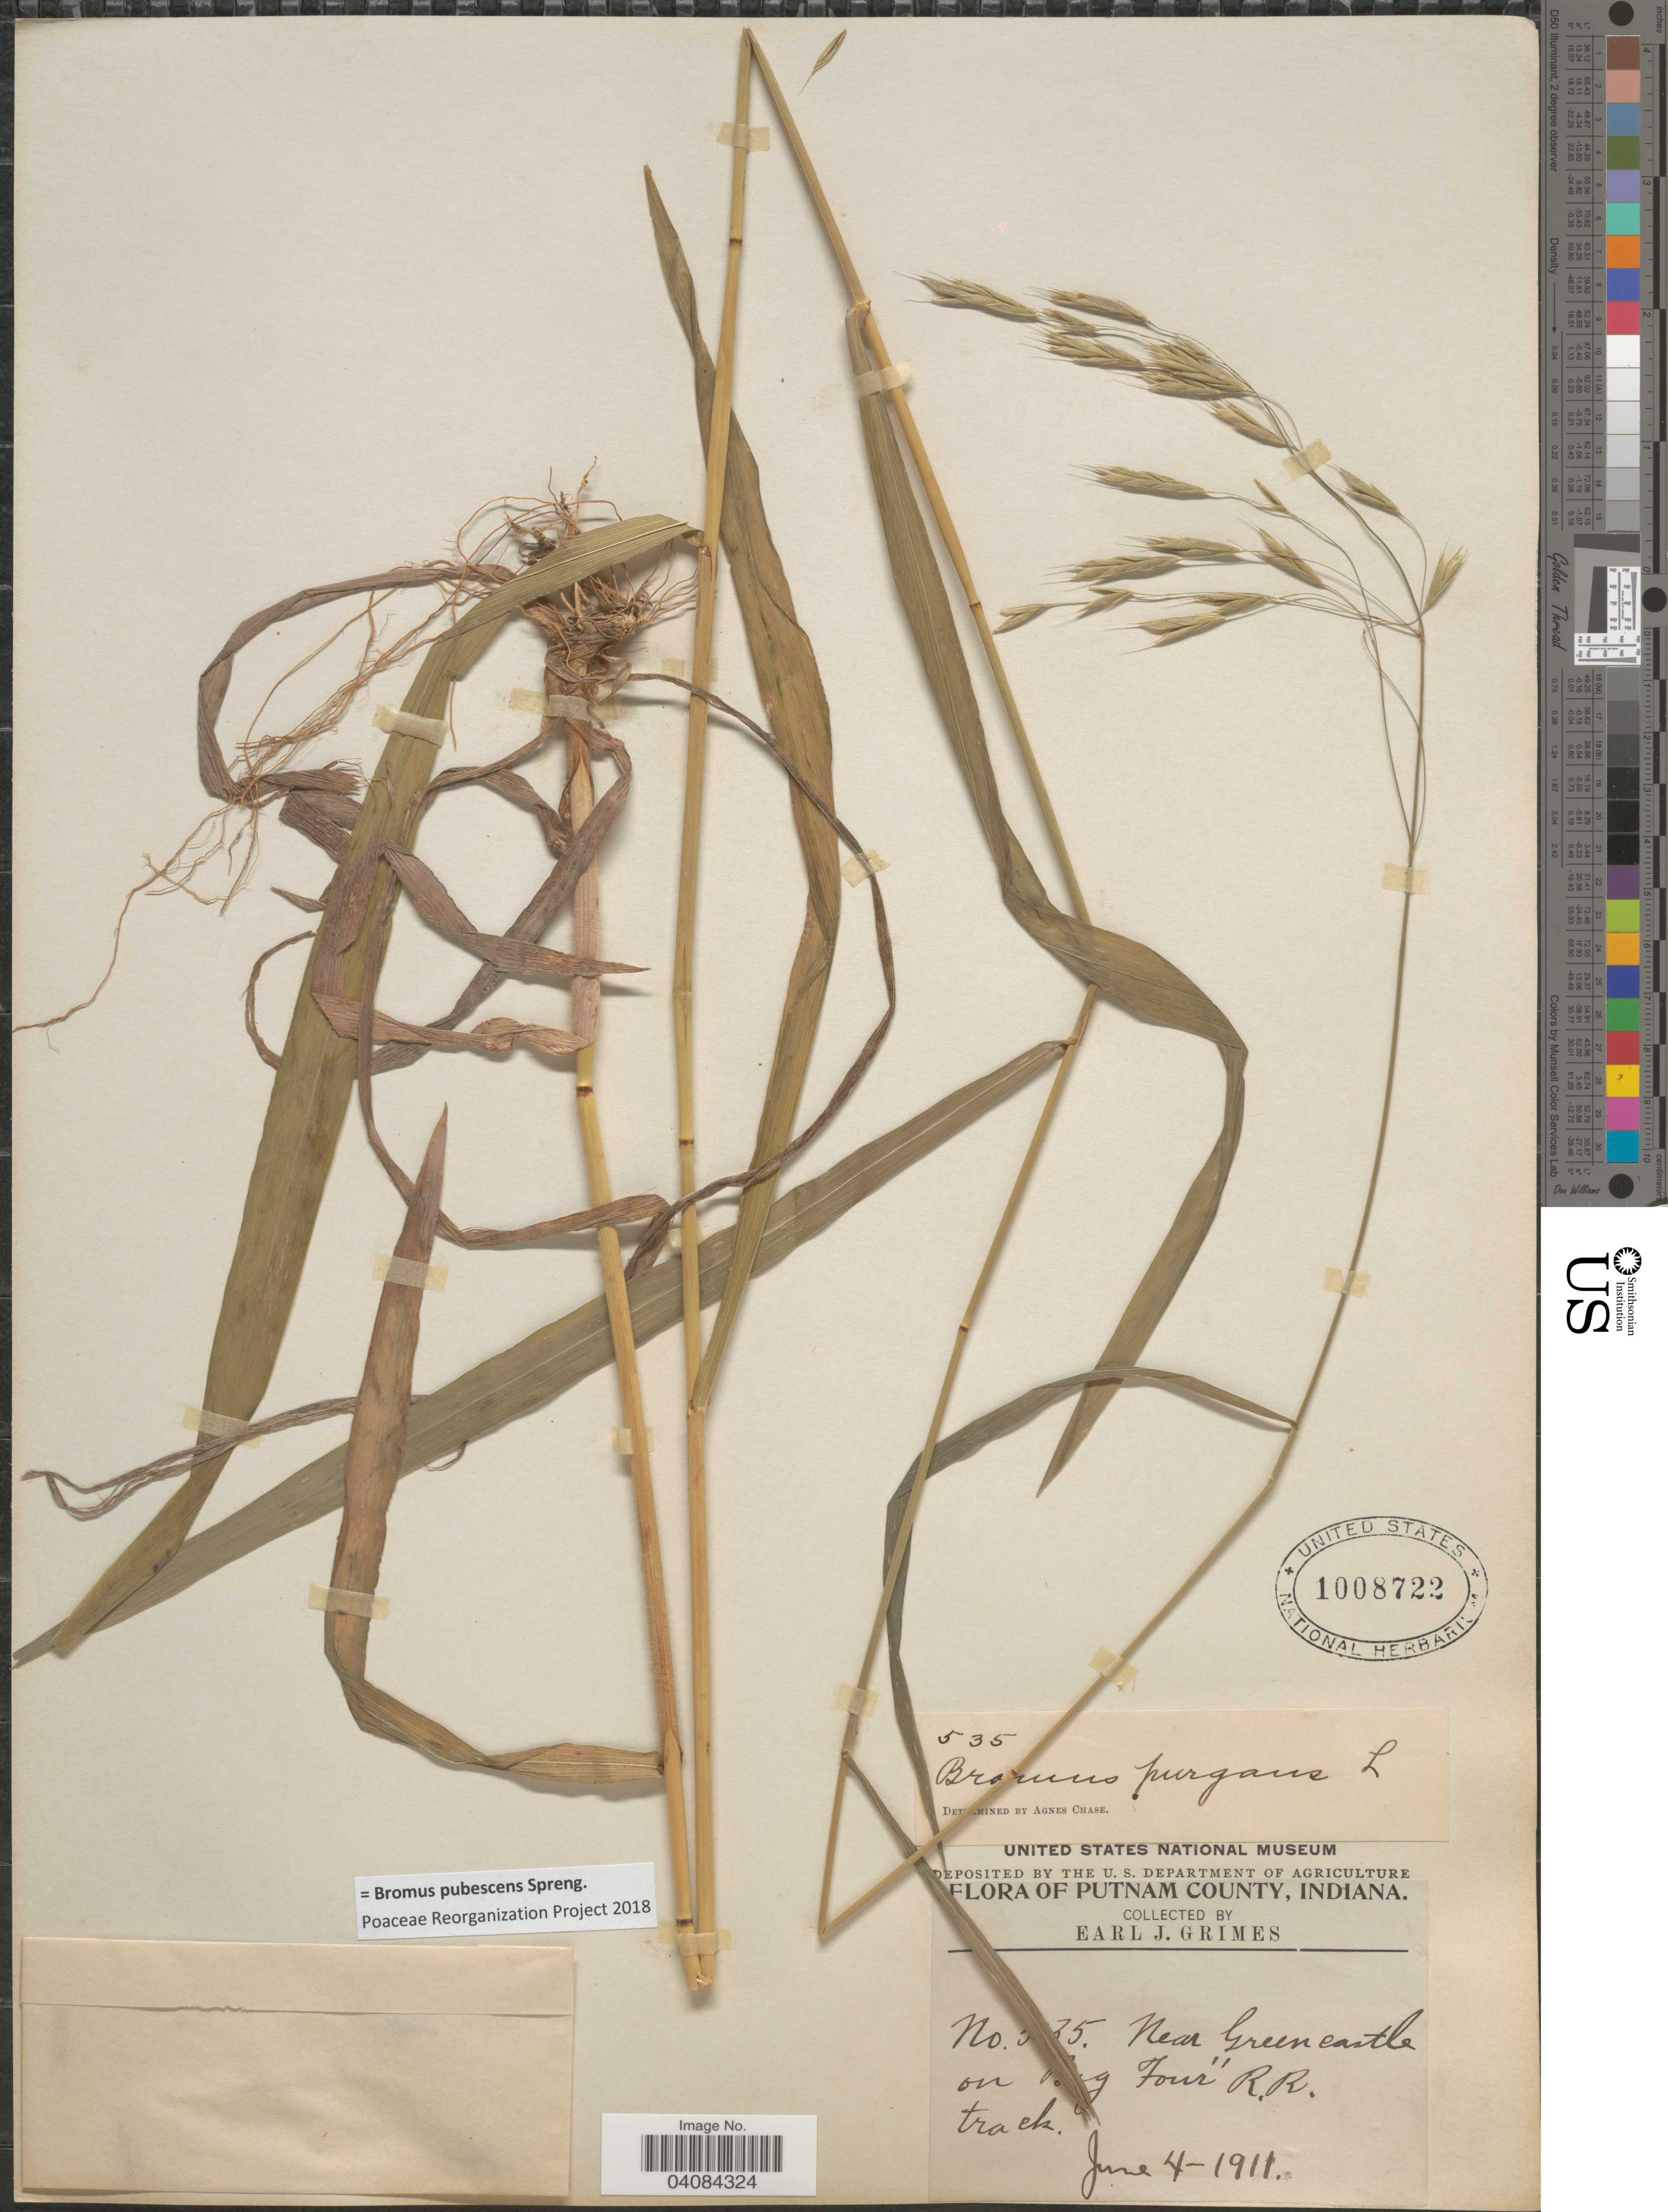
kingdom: Plantae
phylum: Tracheophyta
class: Liliopsida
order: Poales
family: Poaceae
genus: Bromus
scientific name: Bromus pubescens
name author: Muhl. ex Willd.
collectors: E. J. Grimes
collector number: !5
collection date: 1911-06-04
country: United States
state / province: Indiana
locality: Putnam County. Near Greencastle on Big Four R. R. track.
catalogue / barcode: US 1008722